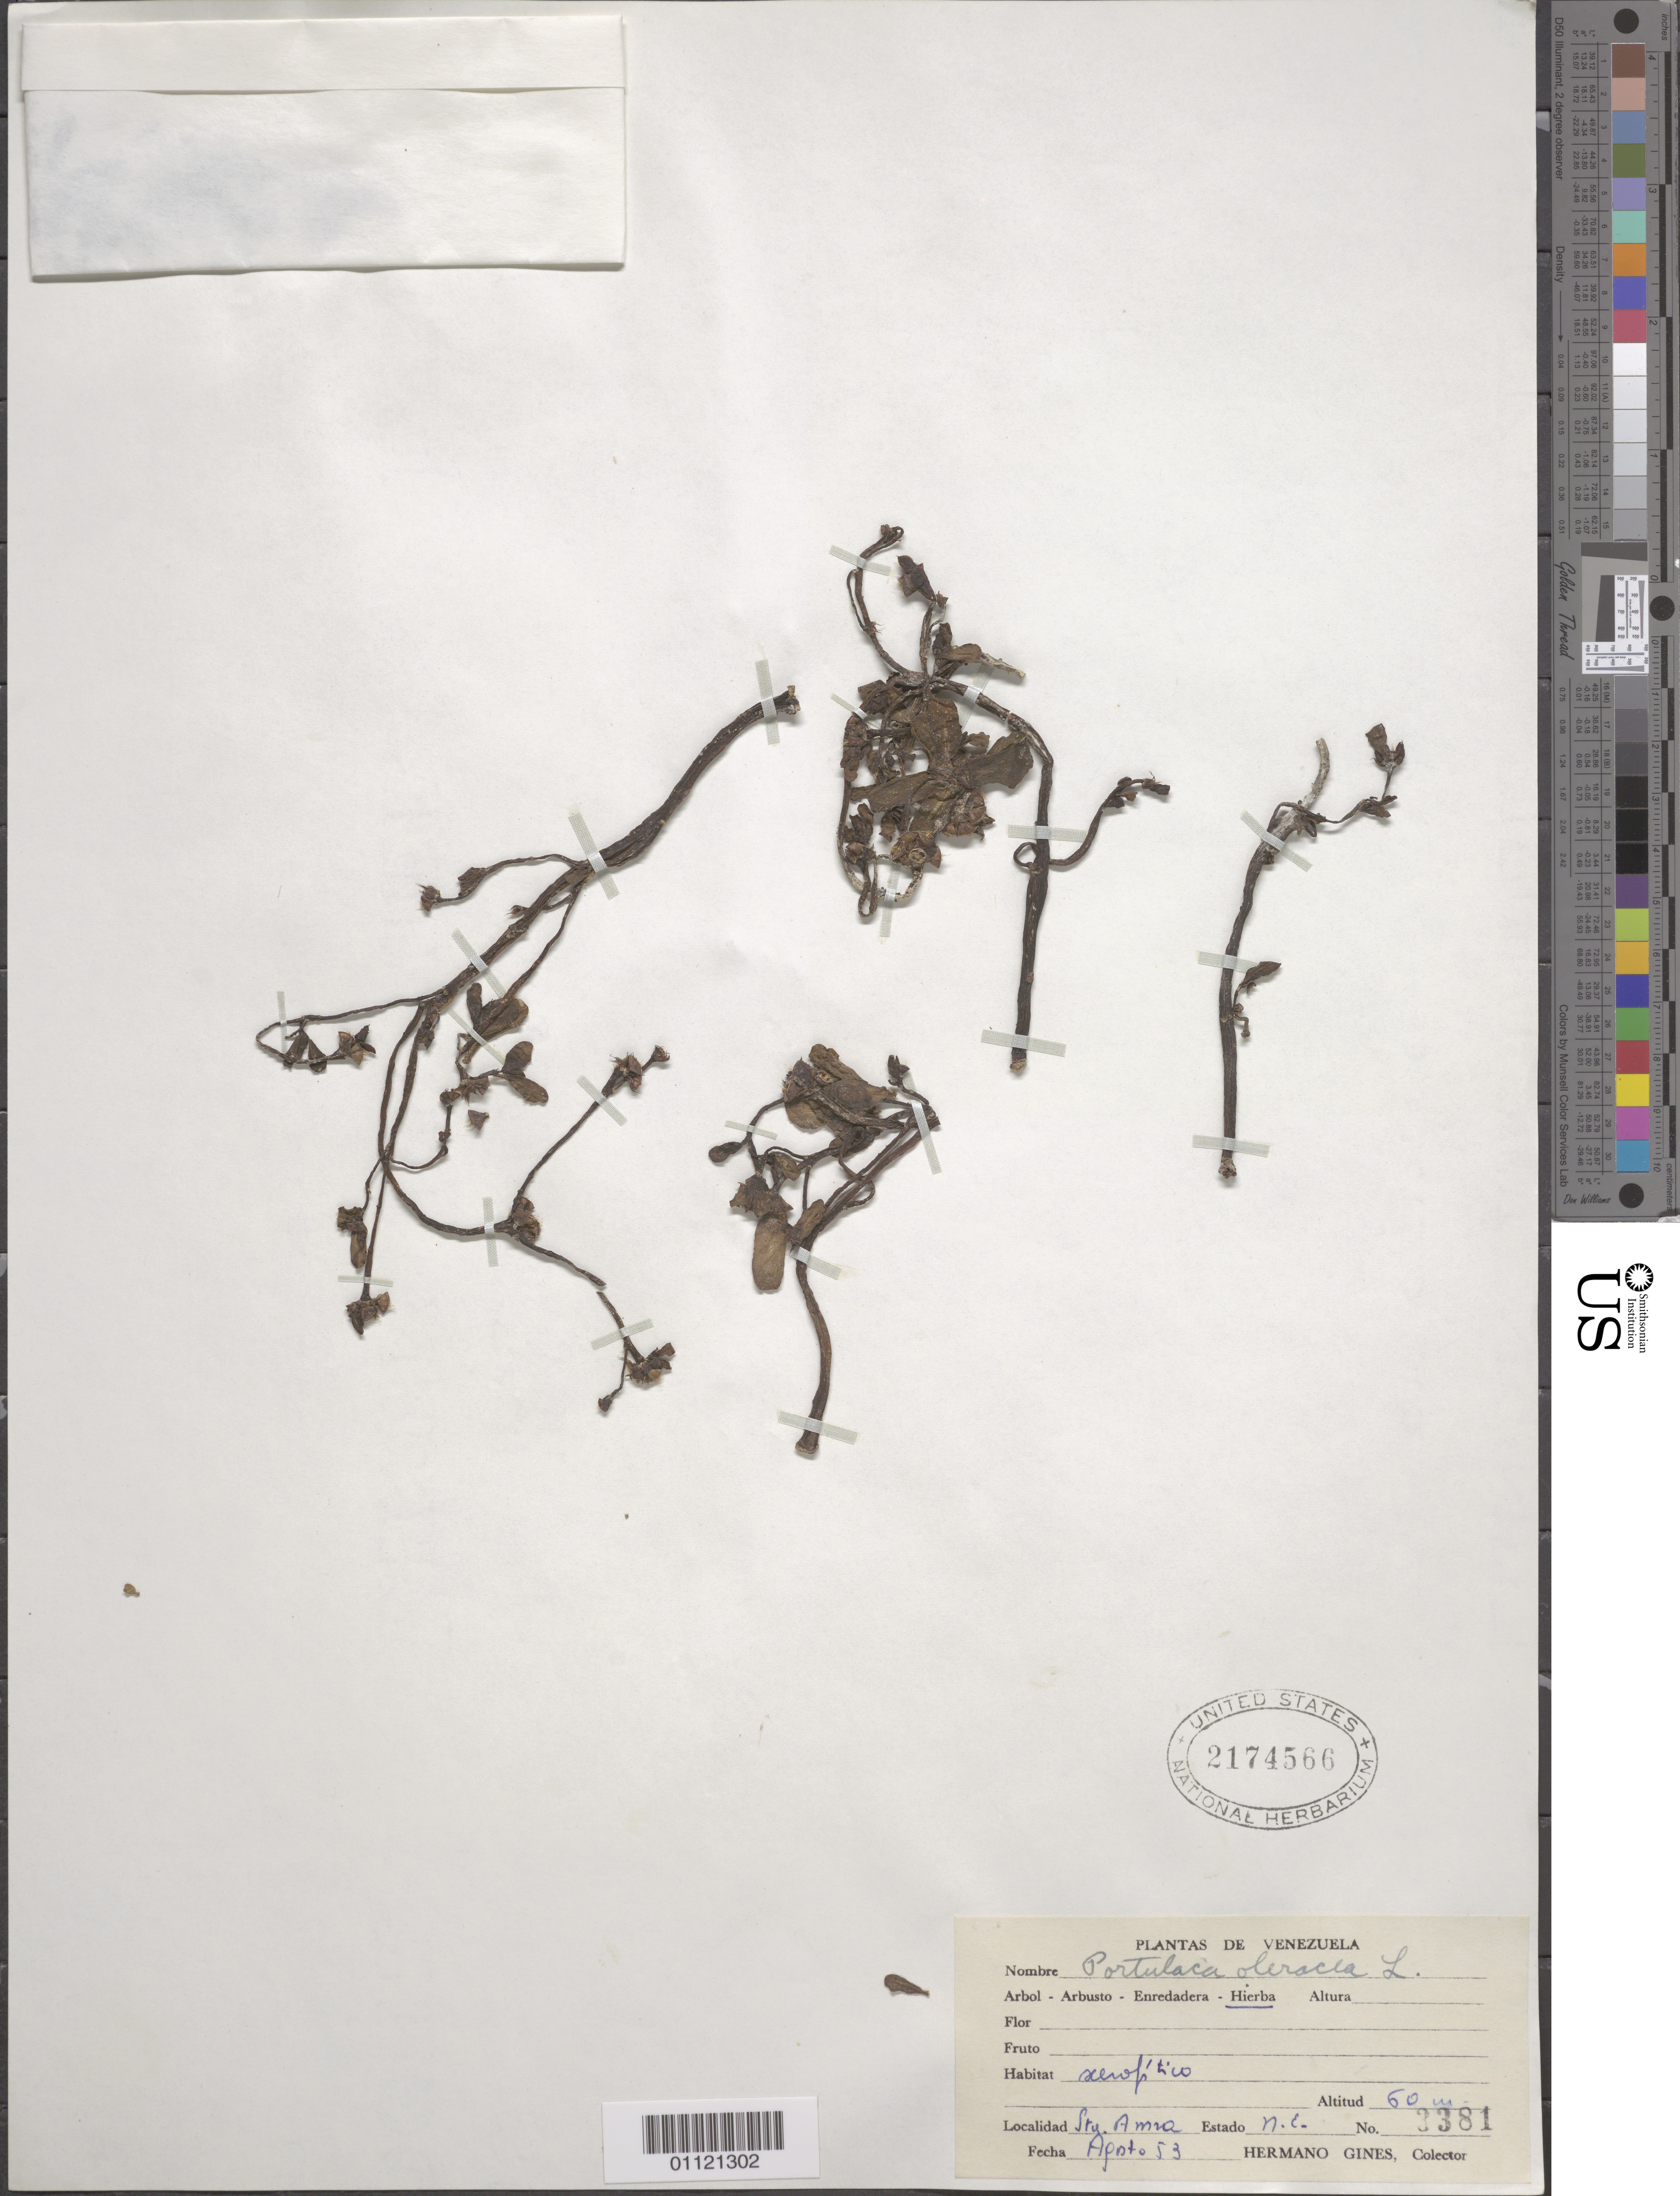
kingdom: Plantae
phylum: Tracheophyta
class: Magnoliopsida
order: Caryophyllales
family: Portulacaceae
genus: Portulaca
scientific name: Portulaca oleracea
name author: L.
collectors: Bro. Gines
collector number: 3381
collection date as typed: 01 Dec 1953 to 31 Dec 1953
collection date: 1953-12-01/1953-12-31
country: Venezuela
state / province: Nueva Esparta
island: Margarita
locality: Sta. Anna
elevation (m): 60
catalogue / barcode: US 2174566